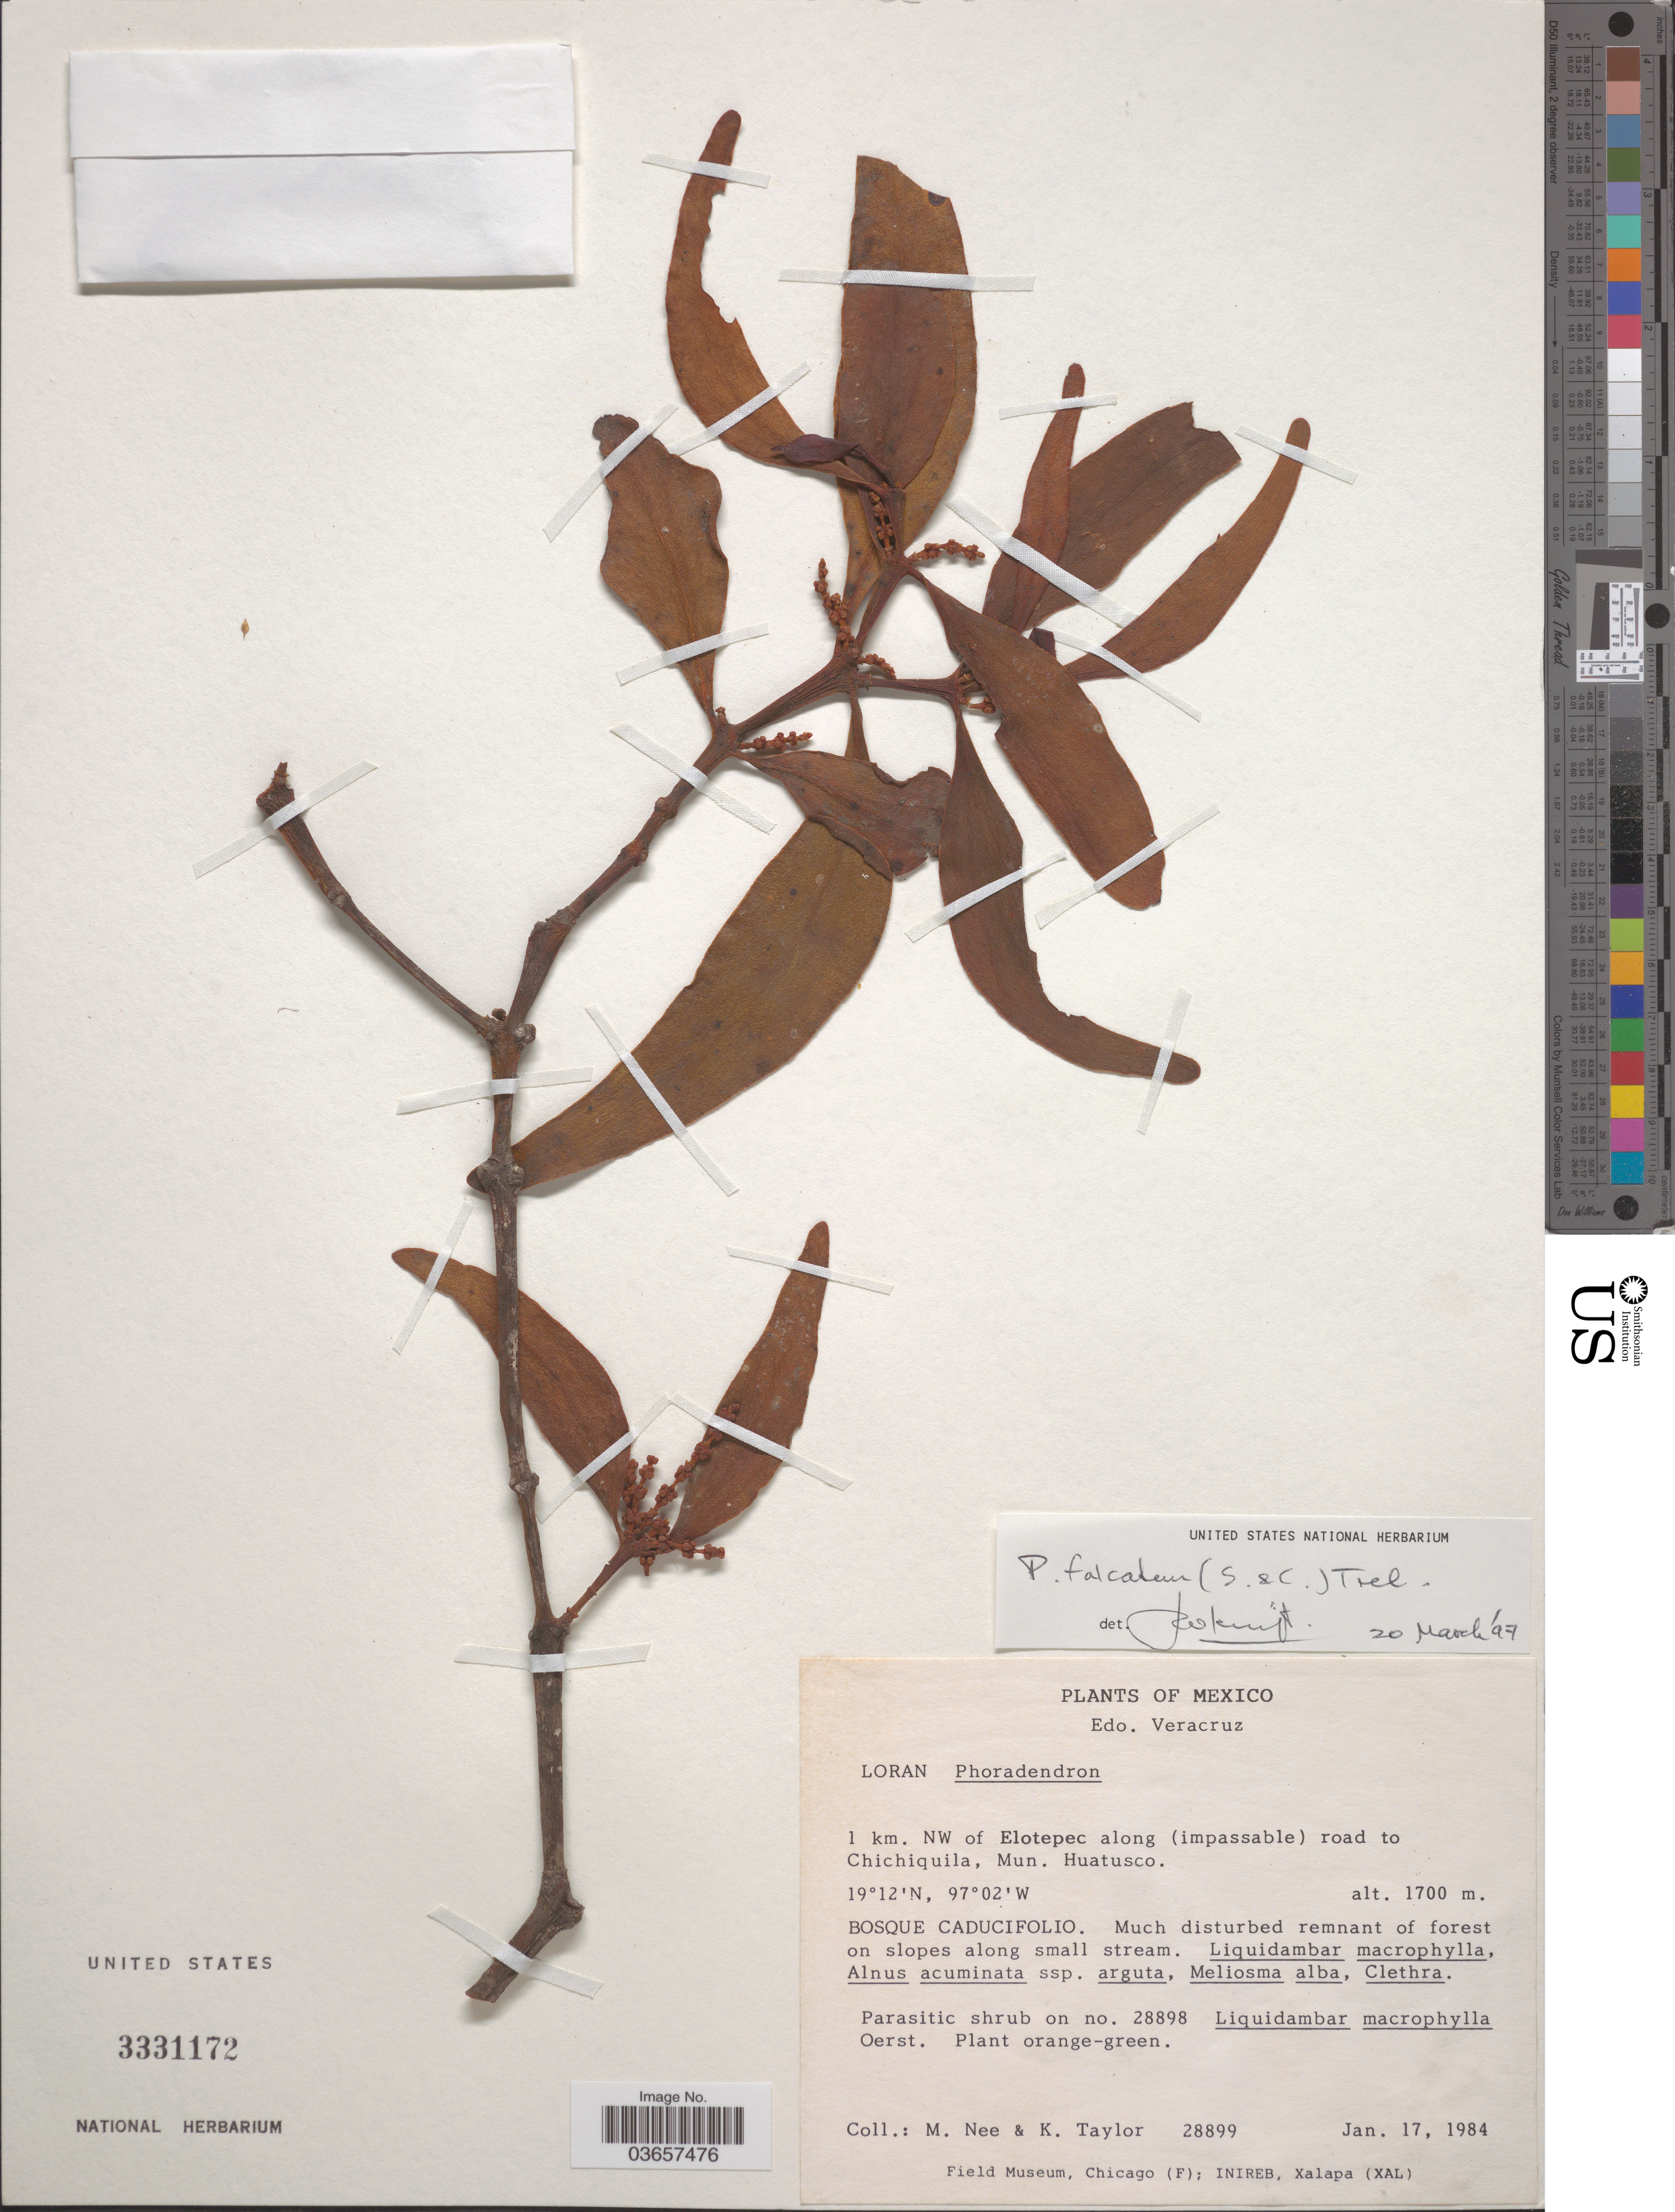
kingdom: Plantae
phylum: Tracheophyta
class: Magnoliopsida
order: Santalales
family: Viscaceae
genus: Phoradendron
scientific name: Phoradendron falcatum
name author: Eichler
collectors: M. Nee & K. Taylor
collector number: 28899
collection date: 1984-01-17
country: Mexico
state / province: Veracruz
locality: Edo. Veracruz. 1 km. NW of Elotepec along (impassable) road to Chichiquila, Mun. Huatusco.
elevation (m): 1700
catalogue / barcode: US 3331172